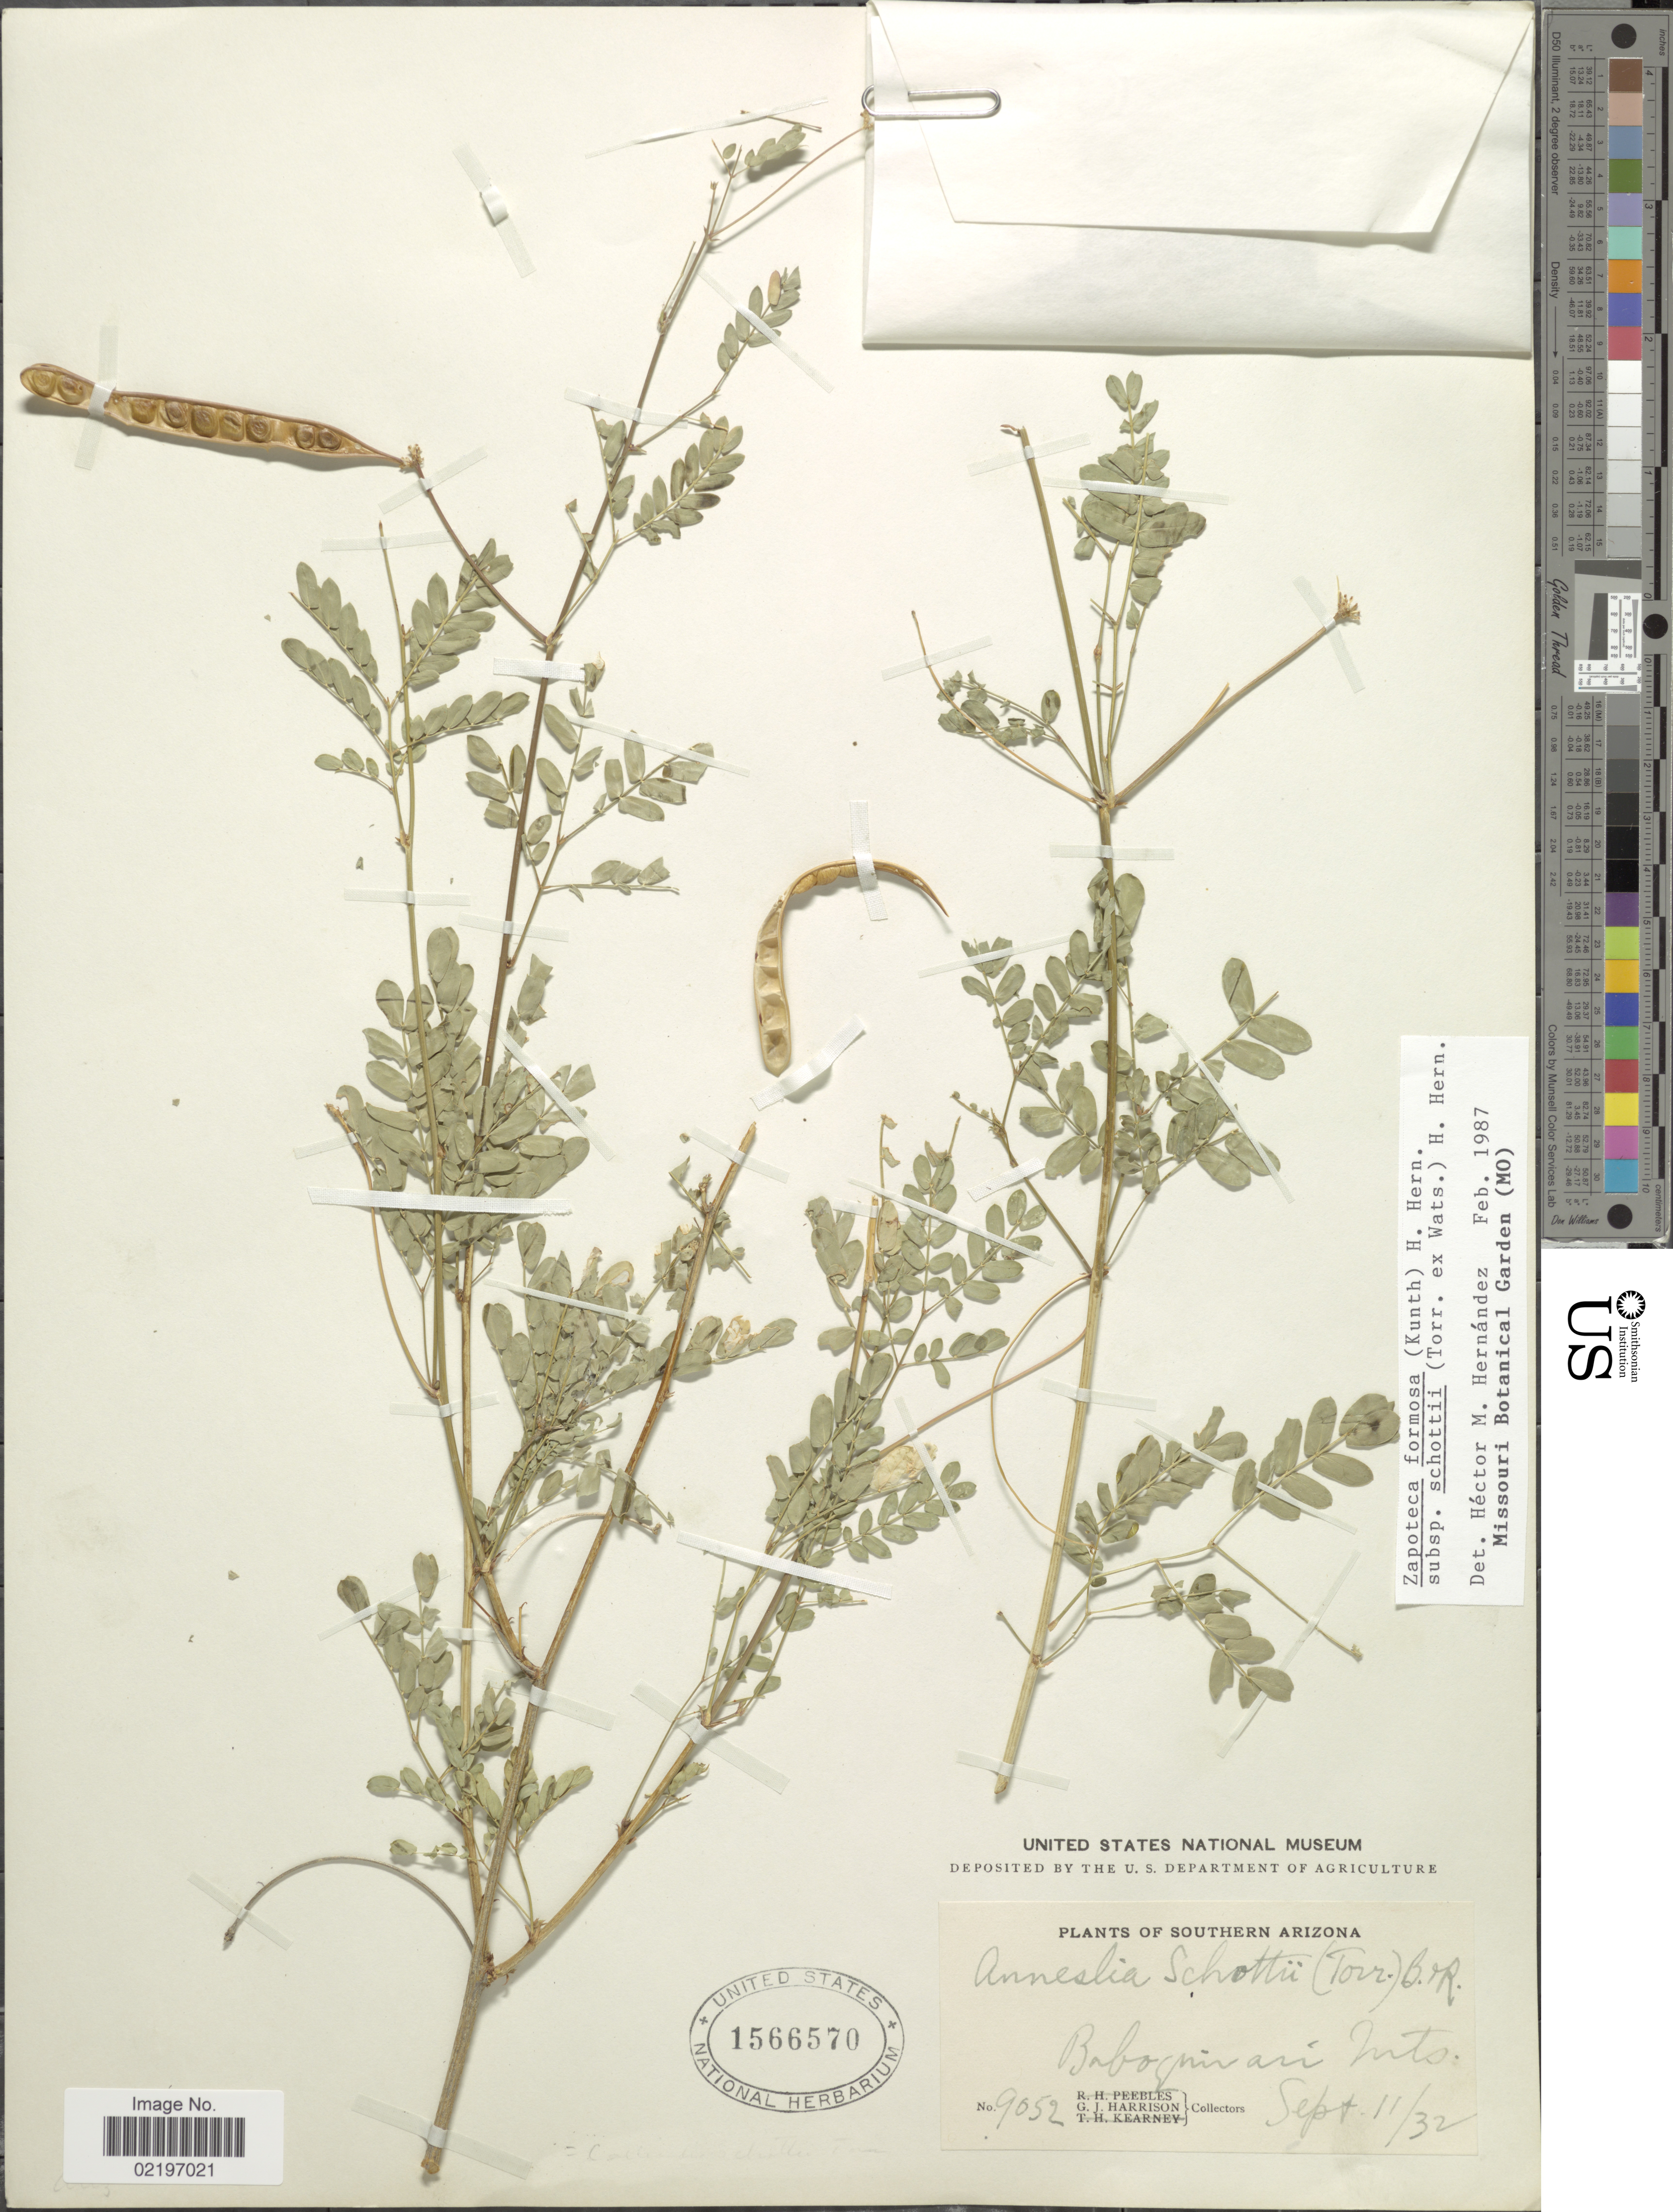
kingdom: Plantae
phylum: Tracheophyta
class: Magnoliopsida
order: Fabales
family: Fabaceae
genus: Zapoteca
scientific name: Zapoteca formosa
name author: (Kunth) H.M. Hern.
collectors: G. J. Harrison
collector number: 9052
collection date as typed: Transcribed d/m/y: 11/9/32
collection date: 1932-09-11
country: United States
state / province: Arizona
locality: Southern Arizona, Baboquivari mts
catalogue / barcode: US 1566570